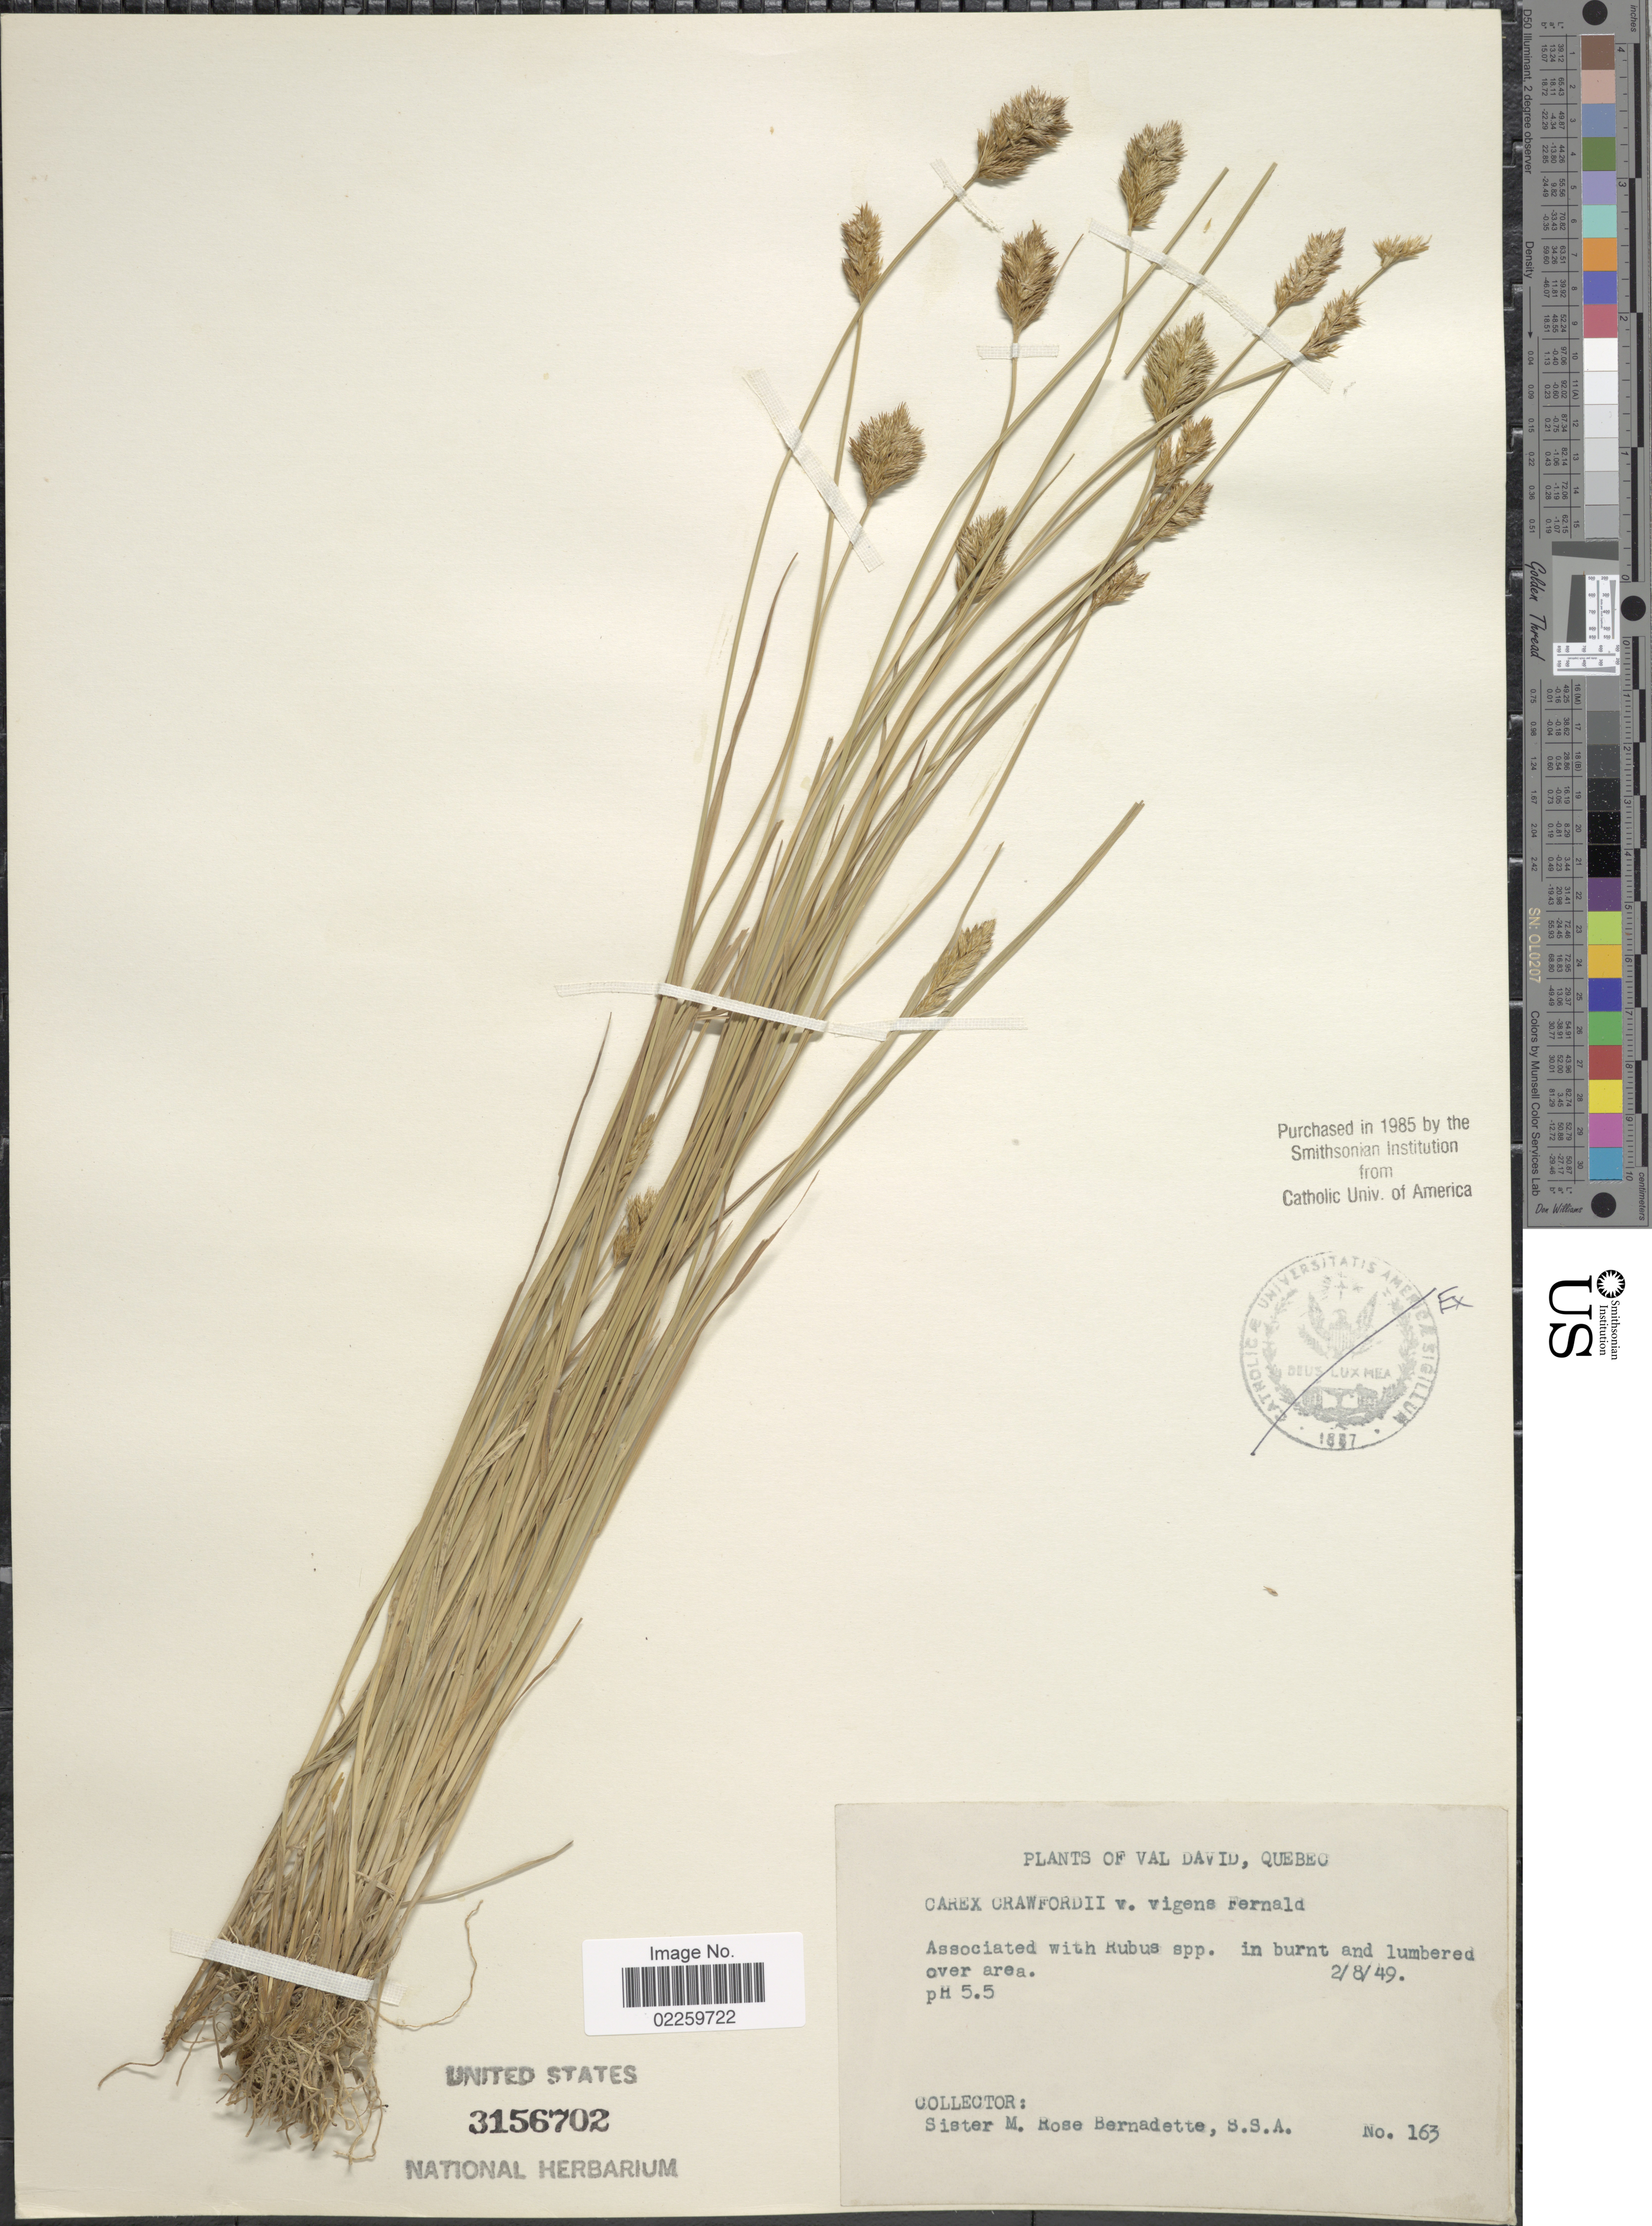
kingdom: Plantae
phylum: Tracheophyta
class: Liliopsida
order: Poales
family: Cyperaceae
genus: Carex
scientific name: Carex crawfordii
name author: Fernald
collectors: M. Bernadette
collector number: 163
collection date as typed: Transcribed d/m/y: 2/8/49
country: Canada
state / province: Quebec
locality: Val David, in burnt and lumbered over area.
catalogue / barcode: US 3156702